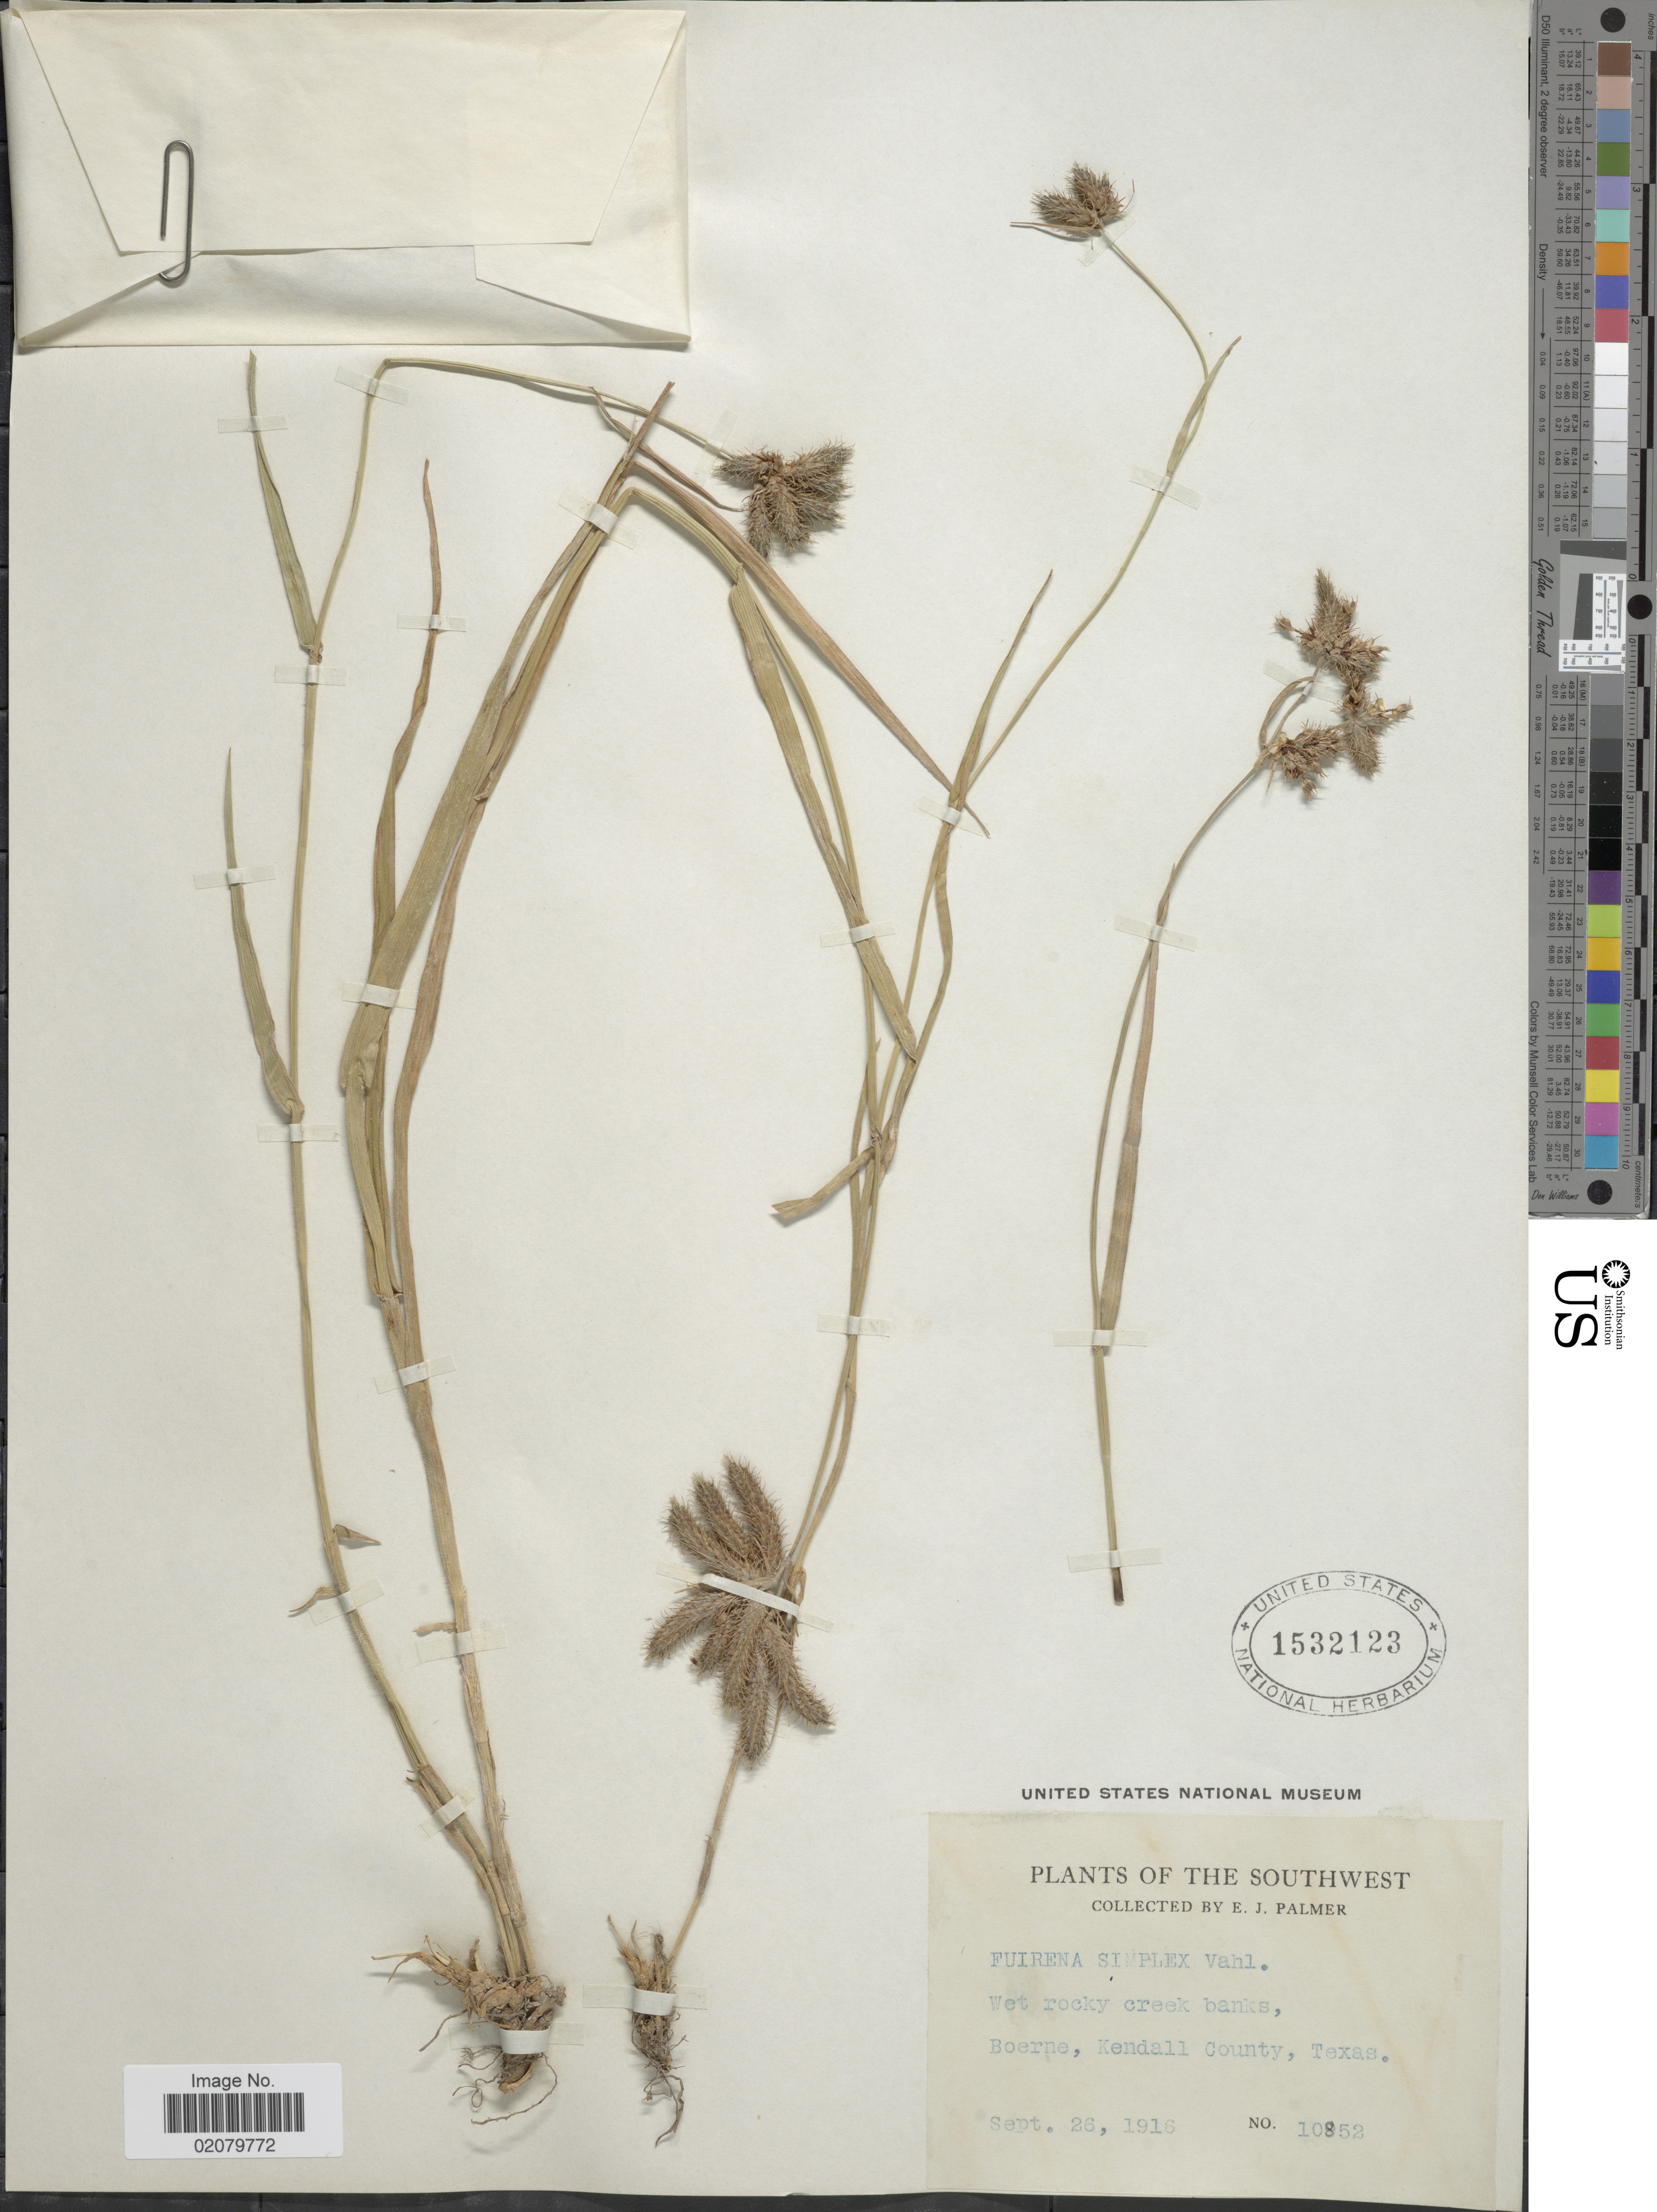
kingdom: Plantae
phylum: Tracheophyta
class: Liliopsida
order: Poales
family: Cyperaceae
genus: Fuirena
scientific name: Fuirena simplex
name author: Vahl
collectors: E. J. Palmer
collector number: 10852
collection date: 1916-09-26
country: United States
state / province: Texas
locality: The Southwest, Boerne, Kendall County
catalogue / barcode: US 1532123